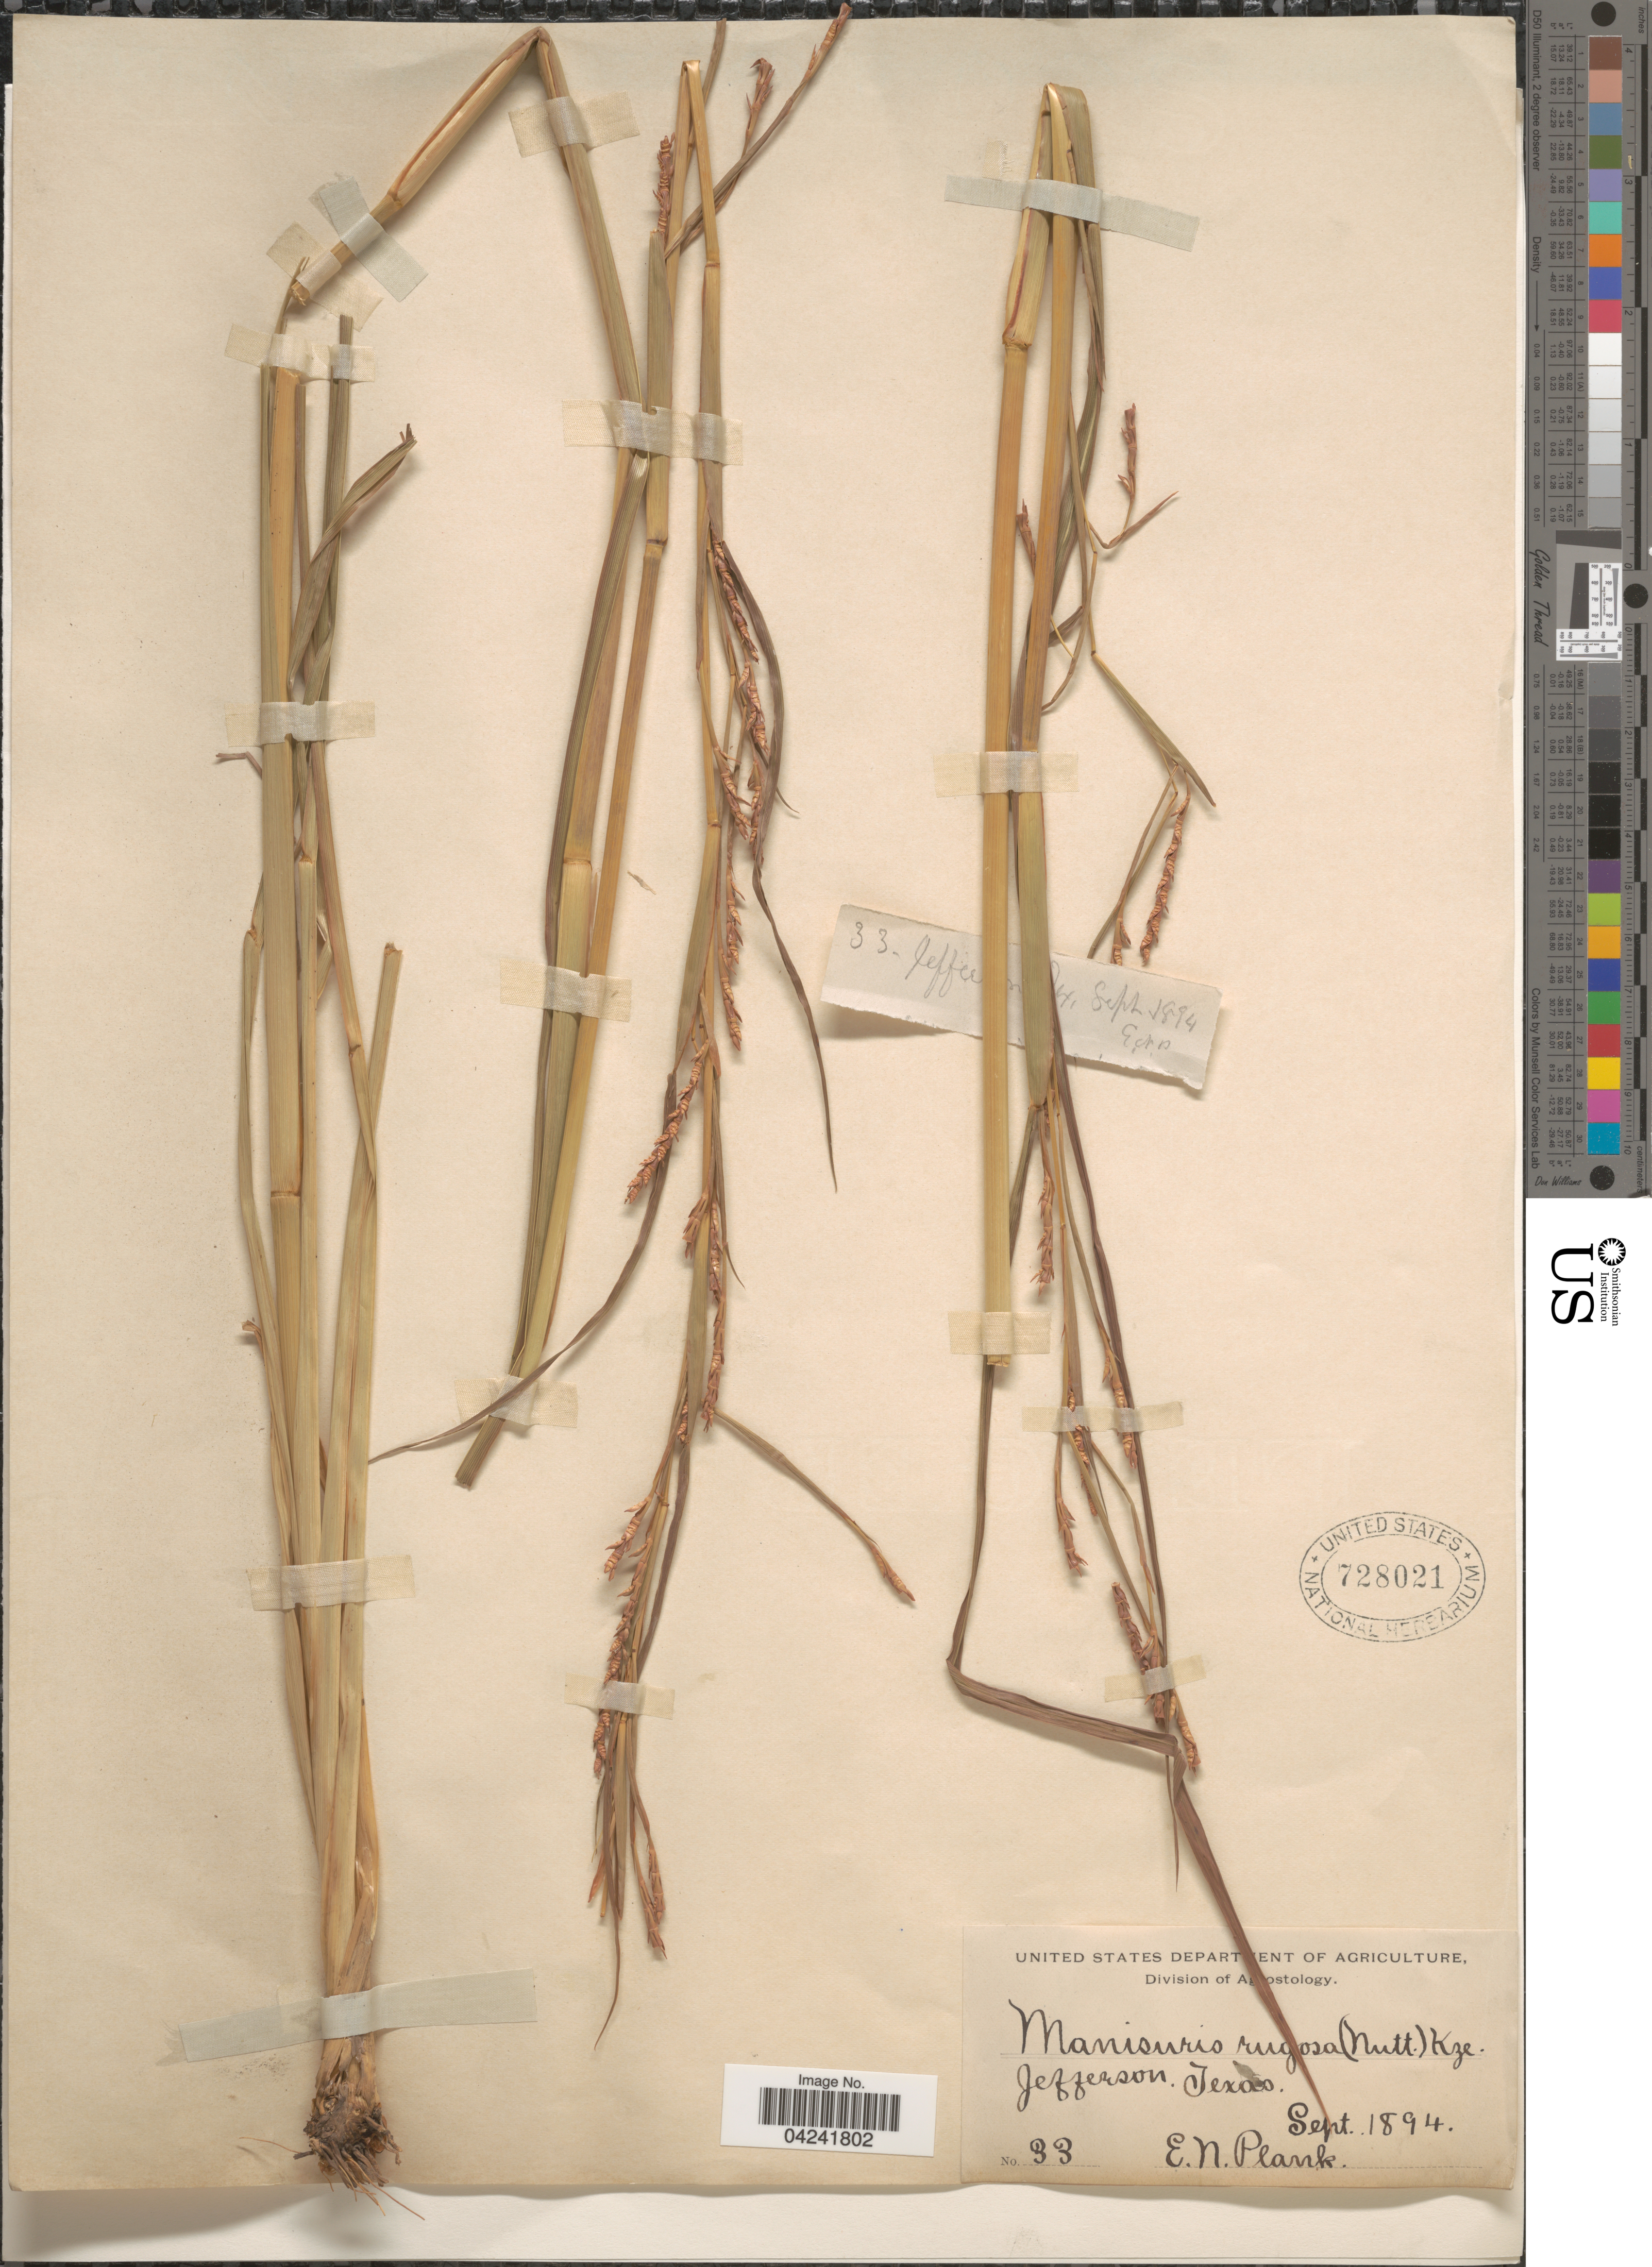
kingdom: Plantae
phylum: Tracheophyta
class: Liliopsida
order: Poales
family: Poaceae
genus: Mnesithea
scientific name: Mnesithea rugosa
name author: (Nutt.) de Koning & Sosef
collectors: E. Plank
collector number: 33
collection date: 1894-09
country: United States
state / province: Texas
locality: Jefferson.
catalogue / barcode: US 728021